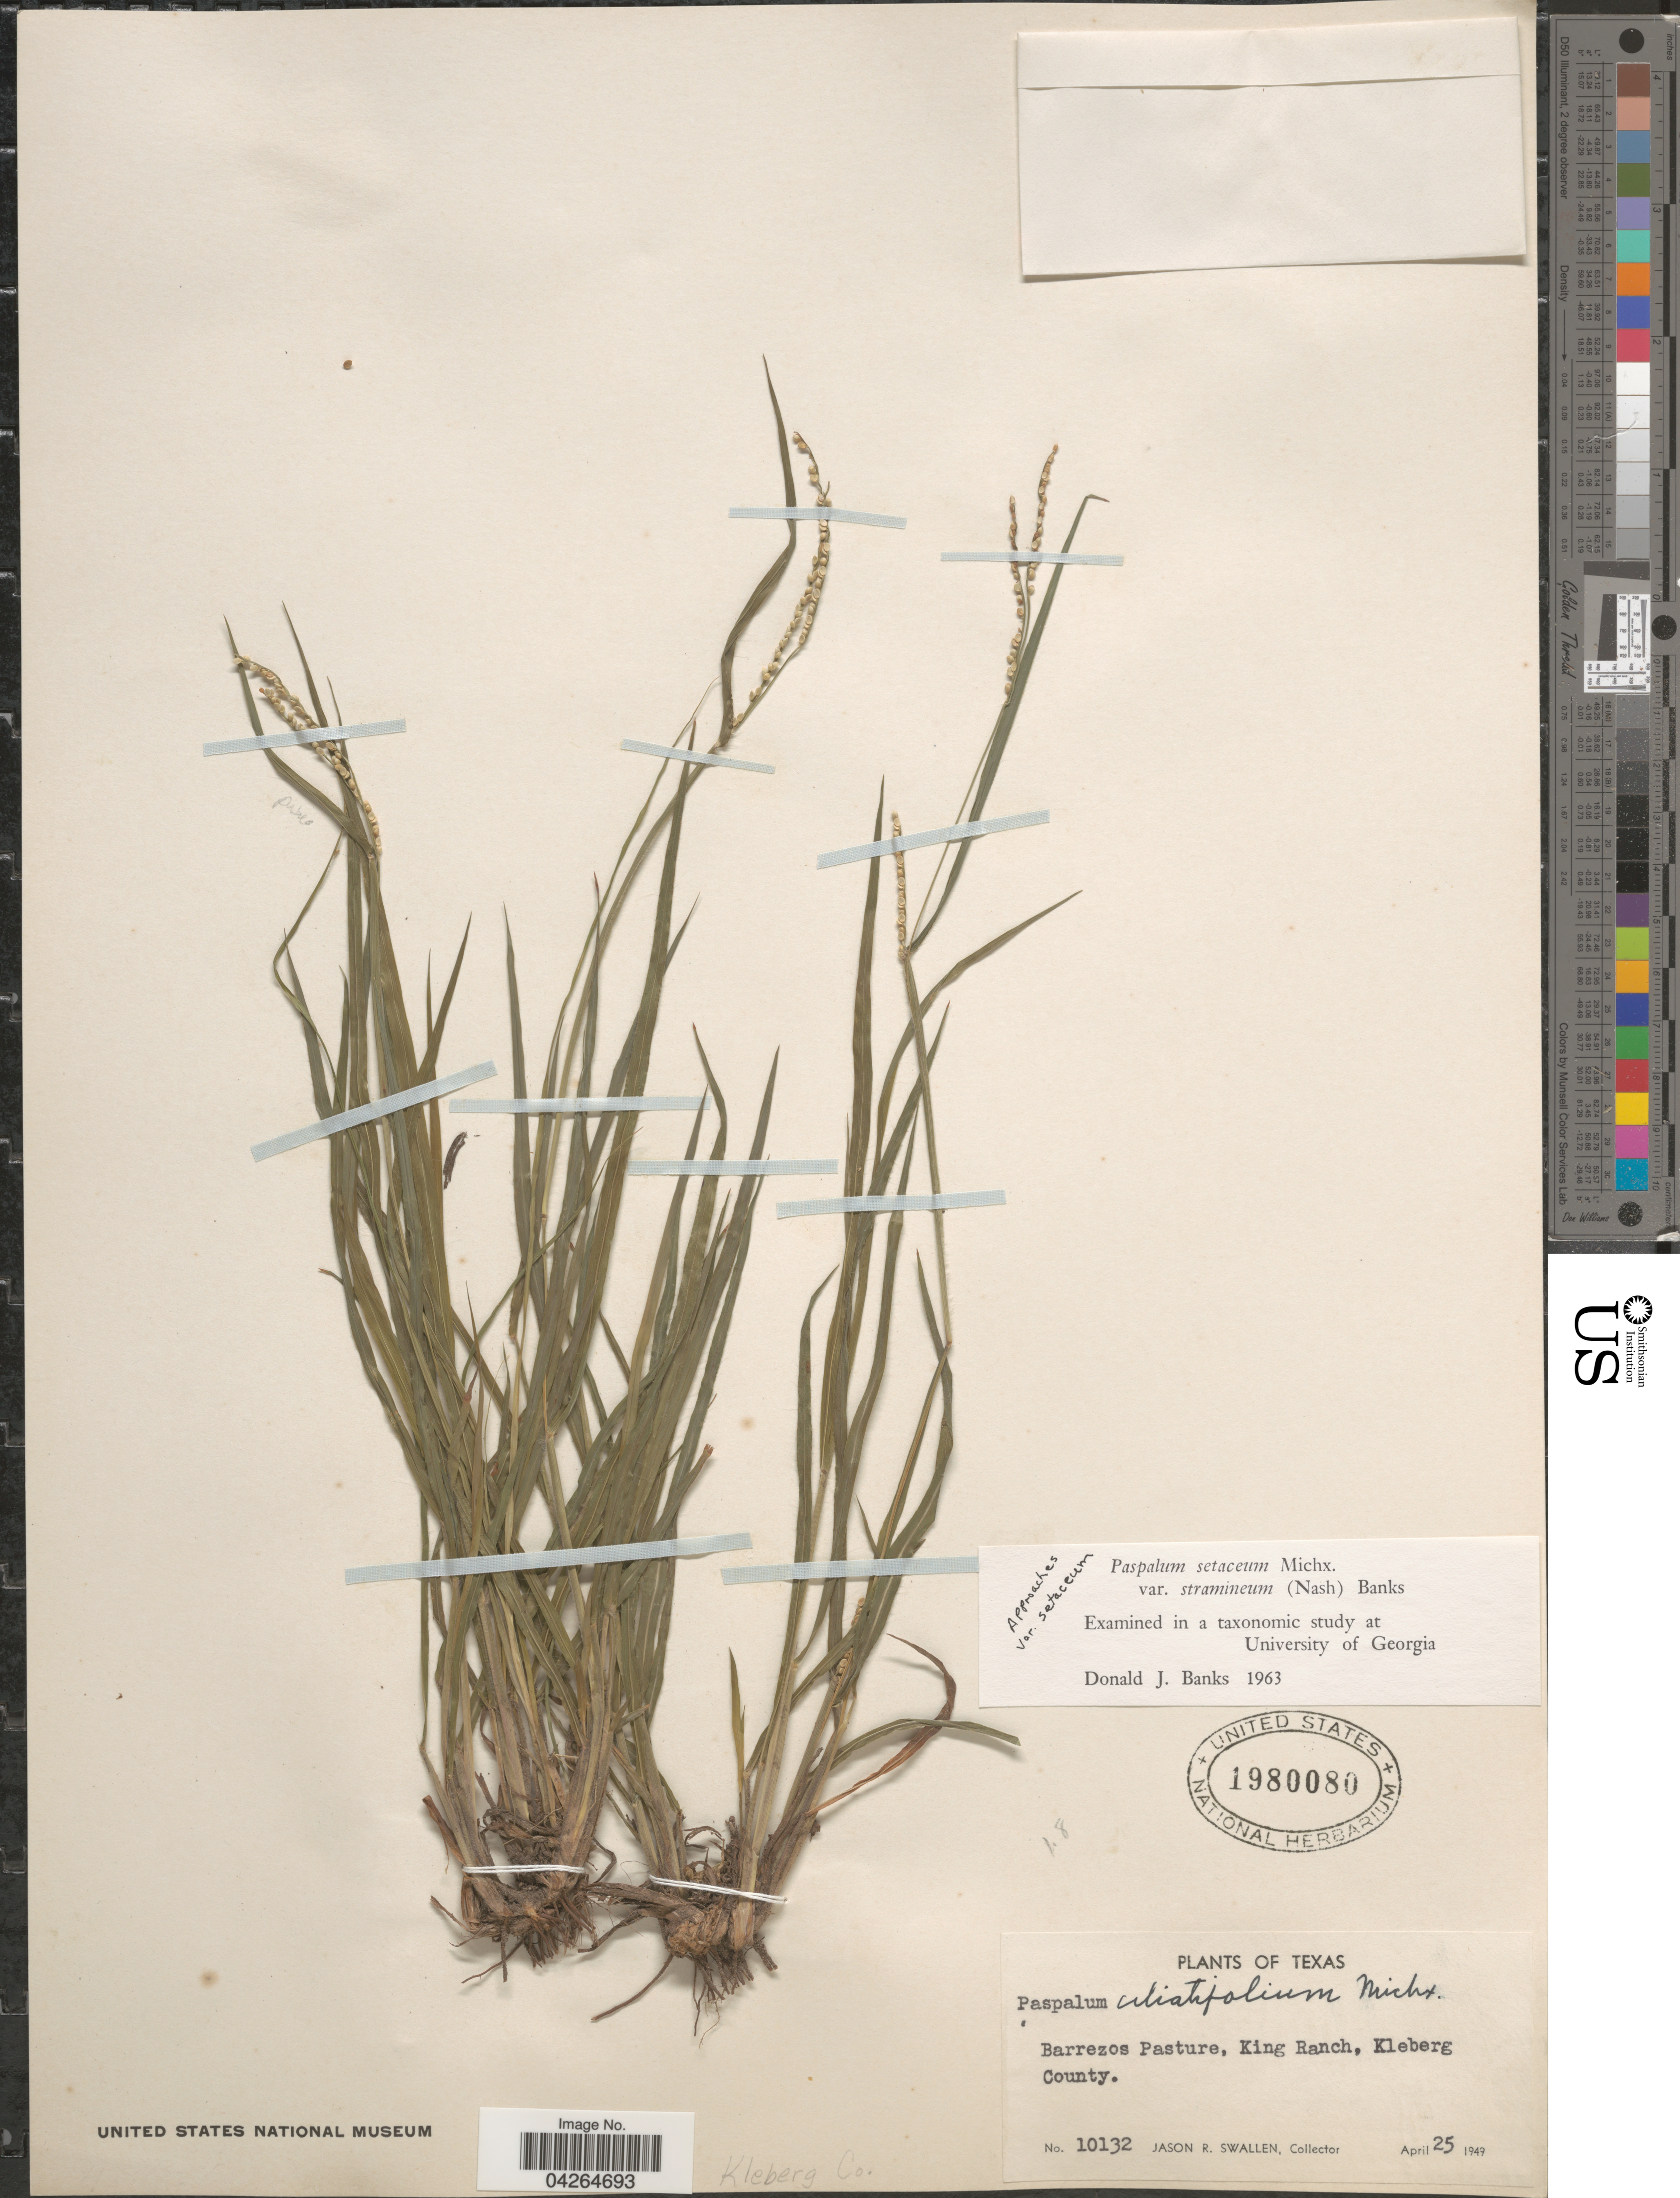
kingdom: Plantae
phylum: Tracheophyta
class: Liliopsida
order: Poales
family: Poaceae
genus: Paspalum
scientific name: Paspalum setaceum var. stramineum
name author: (Nash) D.J. Banks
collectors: J. R. Swallen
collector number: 10132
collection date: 1949-04-25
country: United States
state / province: Texas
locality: Barrezos Pasture, King Ranch, Kleberg County.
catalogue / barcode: US 1980080